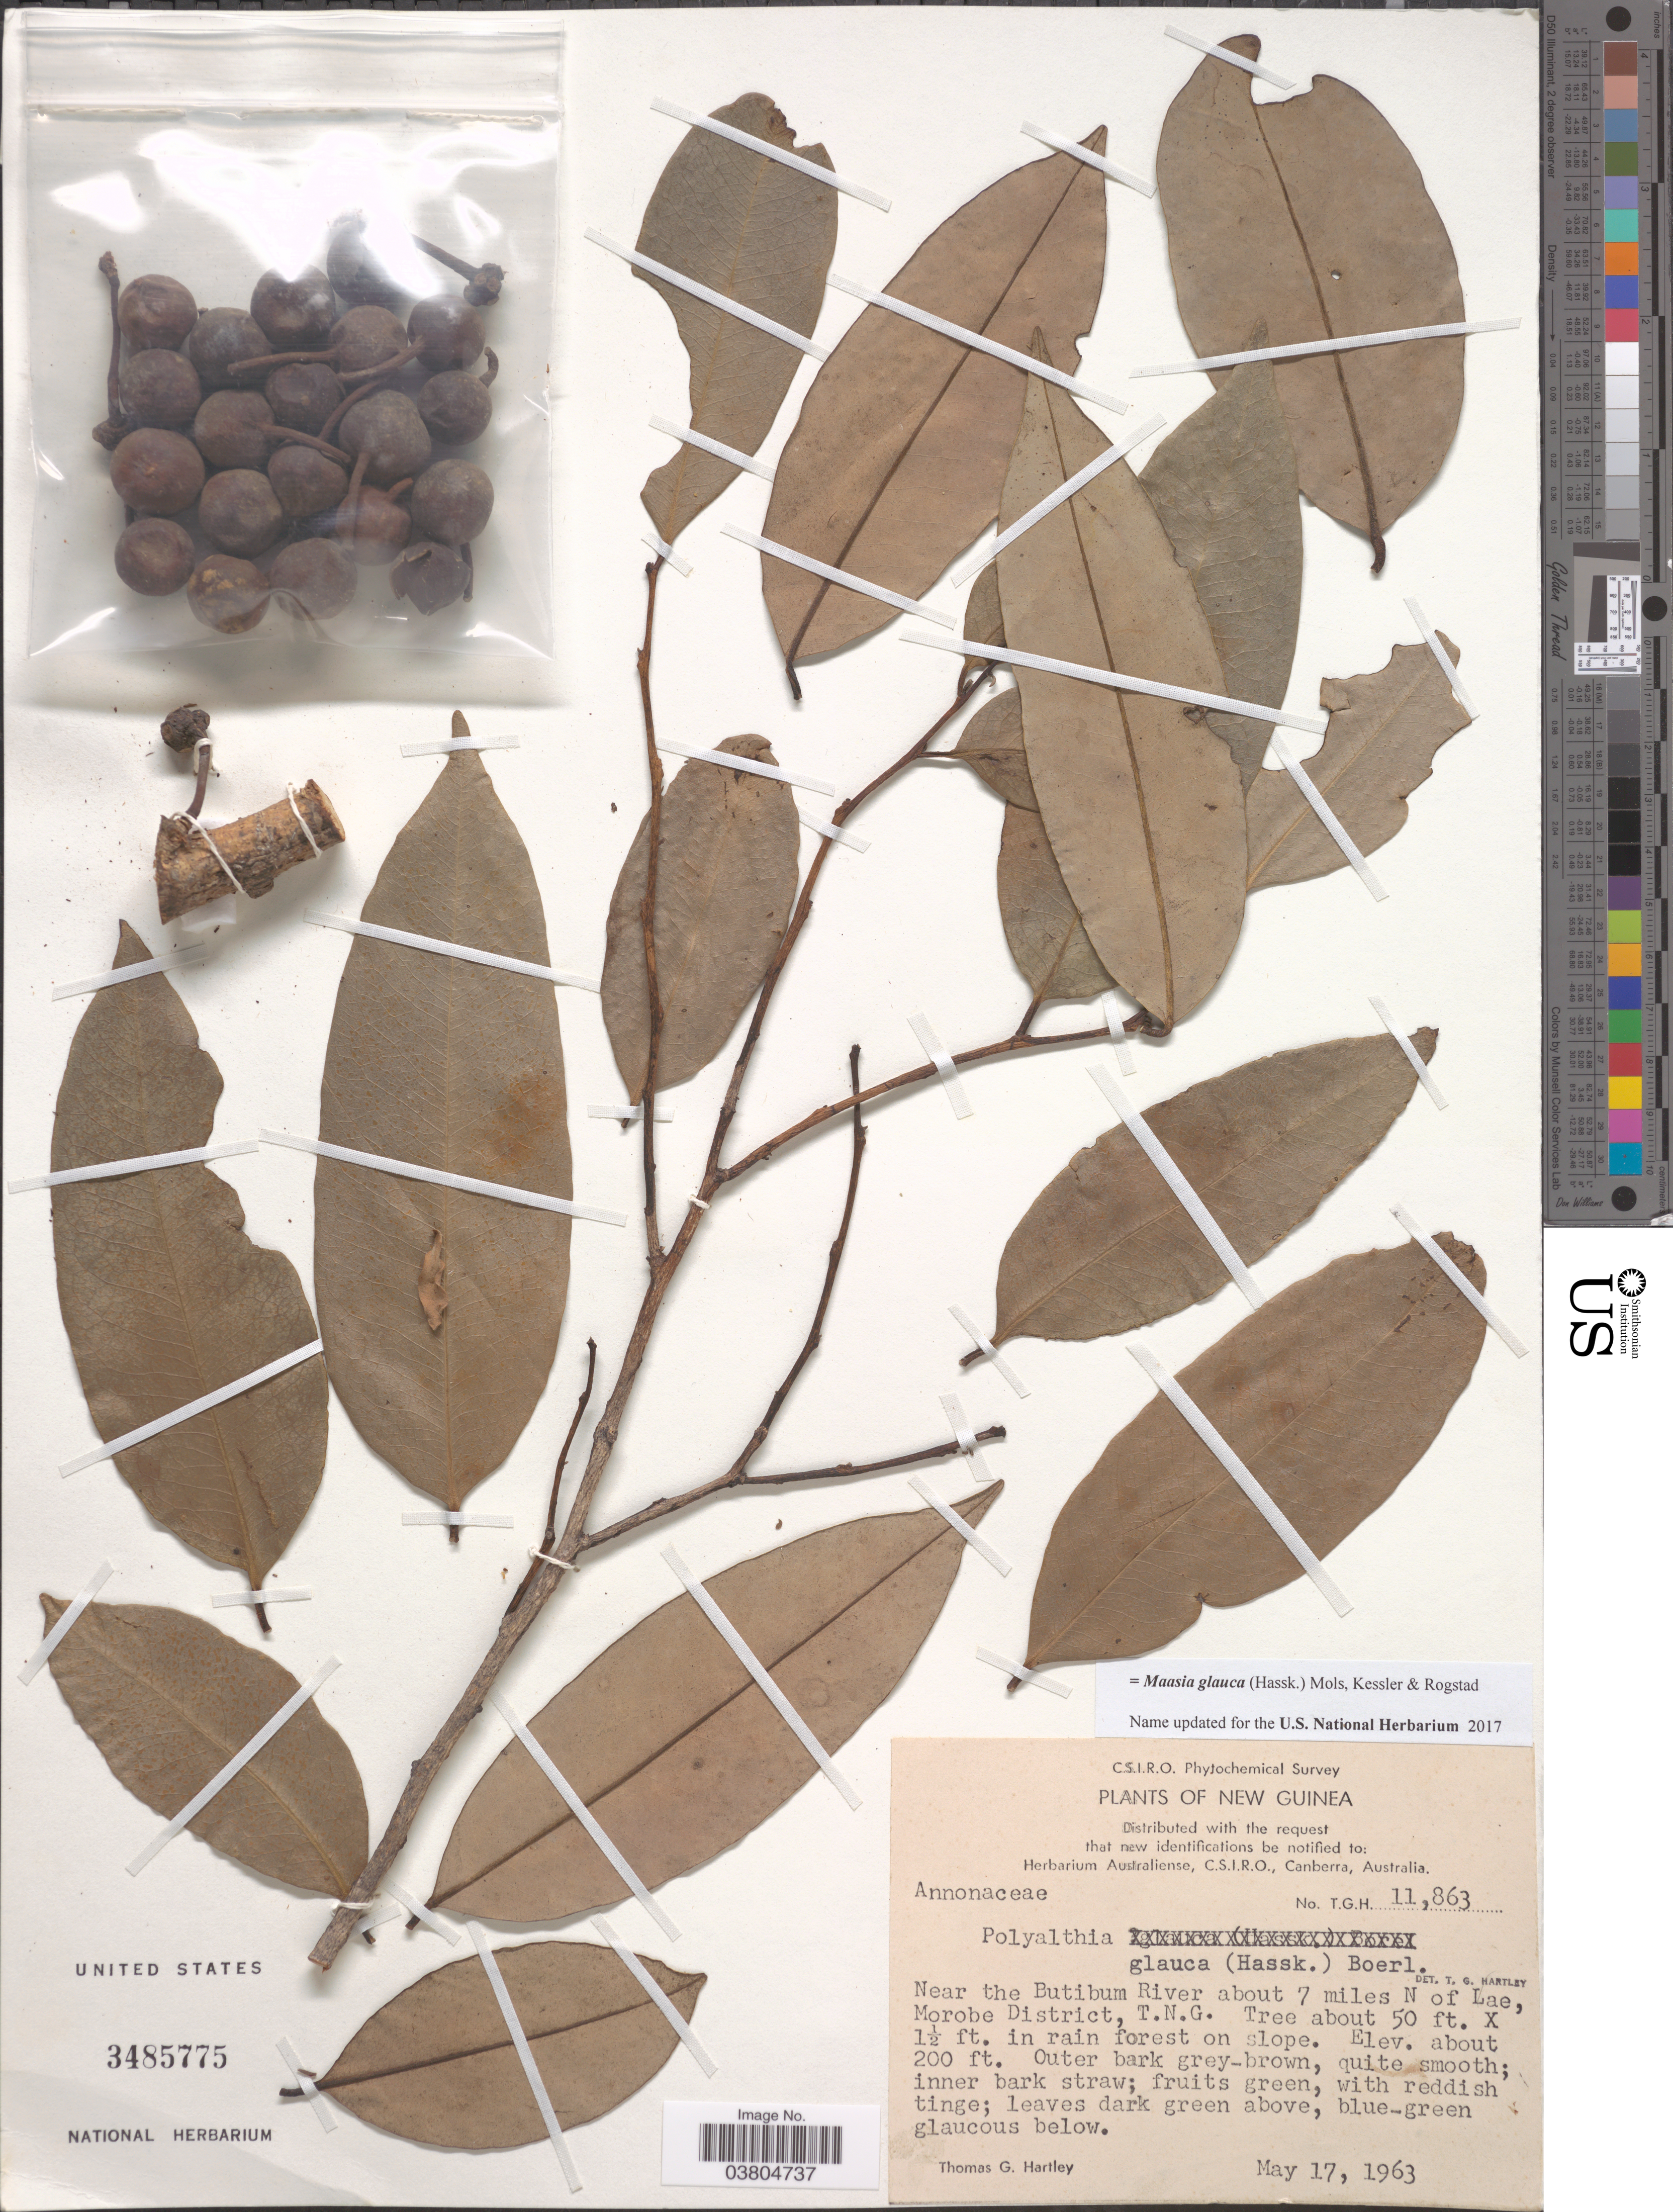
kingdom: Plantae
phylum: Tracheophyta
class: Magnoliopsida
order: Magnoliales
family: Annonaceae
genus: Maasia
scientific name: Maasia glauca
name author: (Hassk.) Mols et al.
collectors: T. G. Hartley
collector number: TGH 11863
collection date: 1963-05-17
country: Papua New Guinea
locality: New Guinea. Near the Butibum river about 7 miles N of Lae, T.N.G.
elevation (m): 61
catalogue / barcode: US 3485775